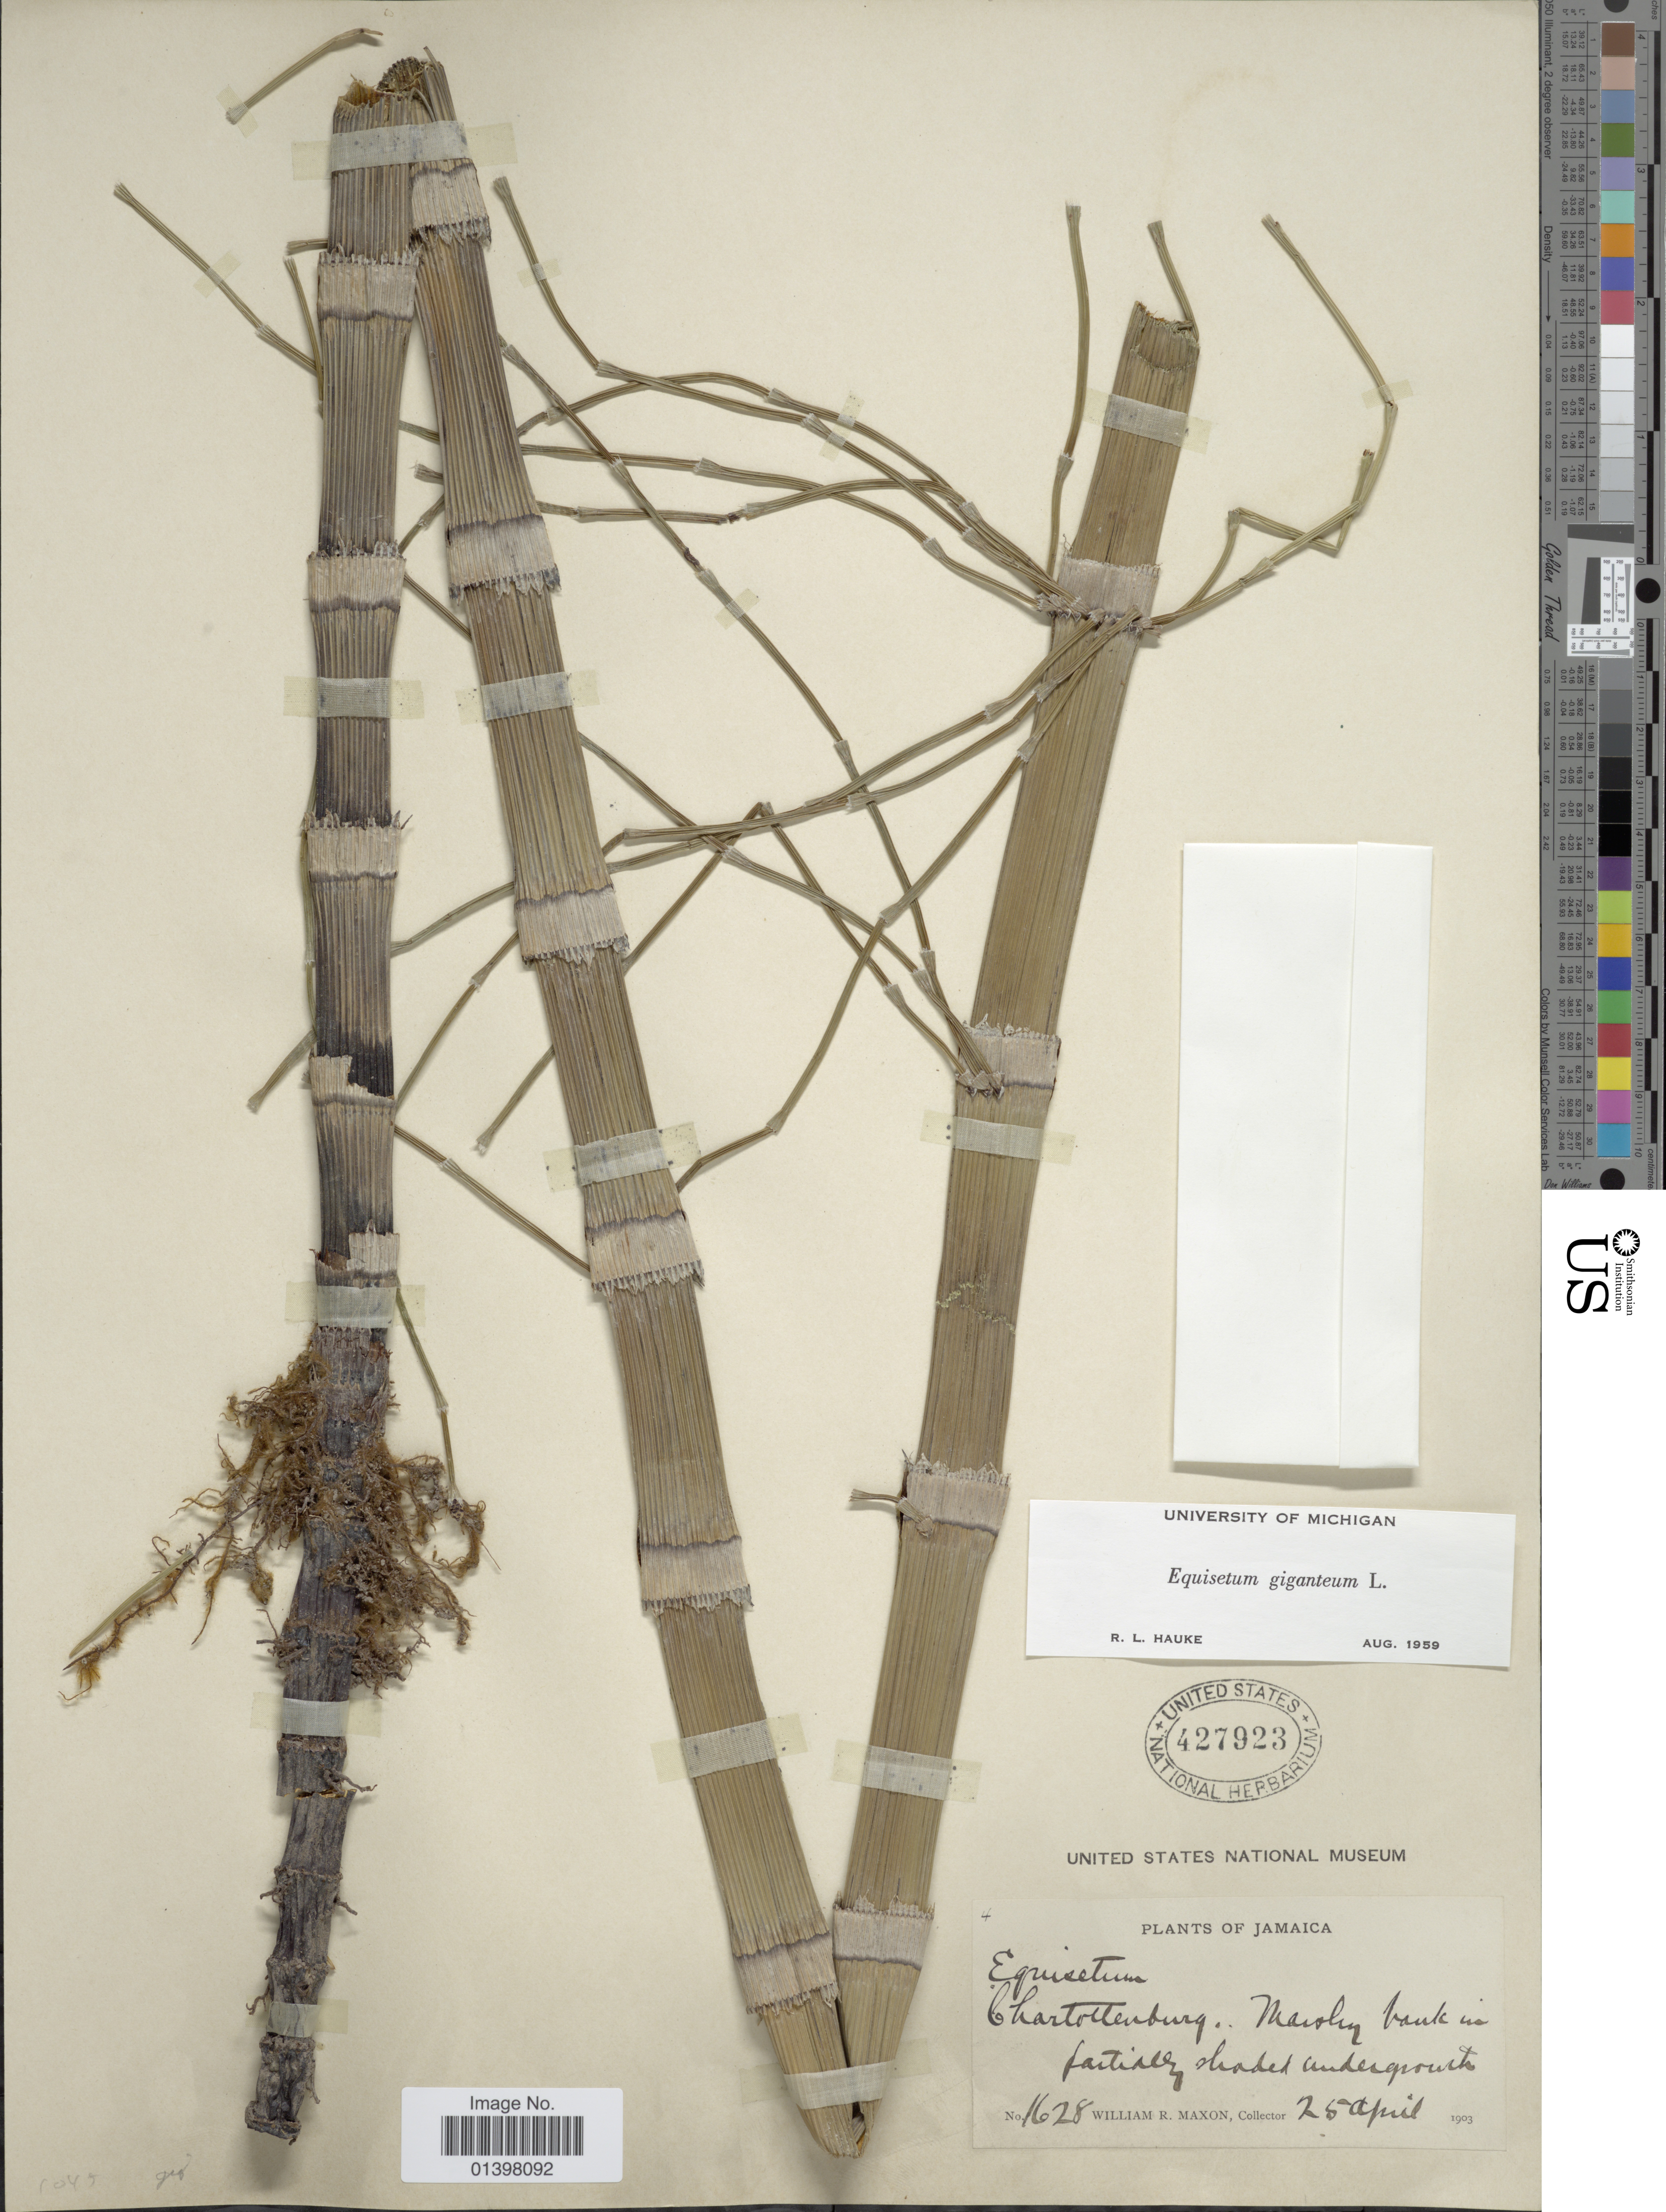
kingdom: Plantae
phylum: Tracheophyta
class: Polypodiopsida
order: Equisetales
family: Equisetaceae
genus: Equisetum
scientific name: Equisetum giganteum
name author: L.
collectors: W. R. Maxon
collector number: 1628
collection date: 1903-04-25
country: Jamaica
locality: Charlottenburg, Marshy bank in partially shaded undergrowth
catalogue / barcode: US 427923